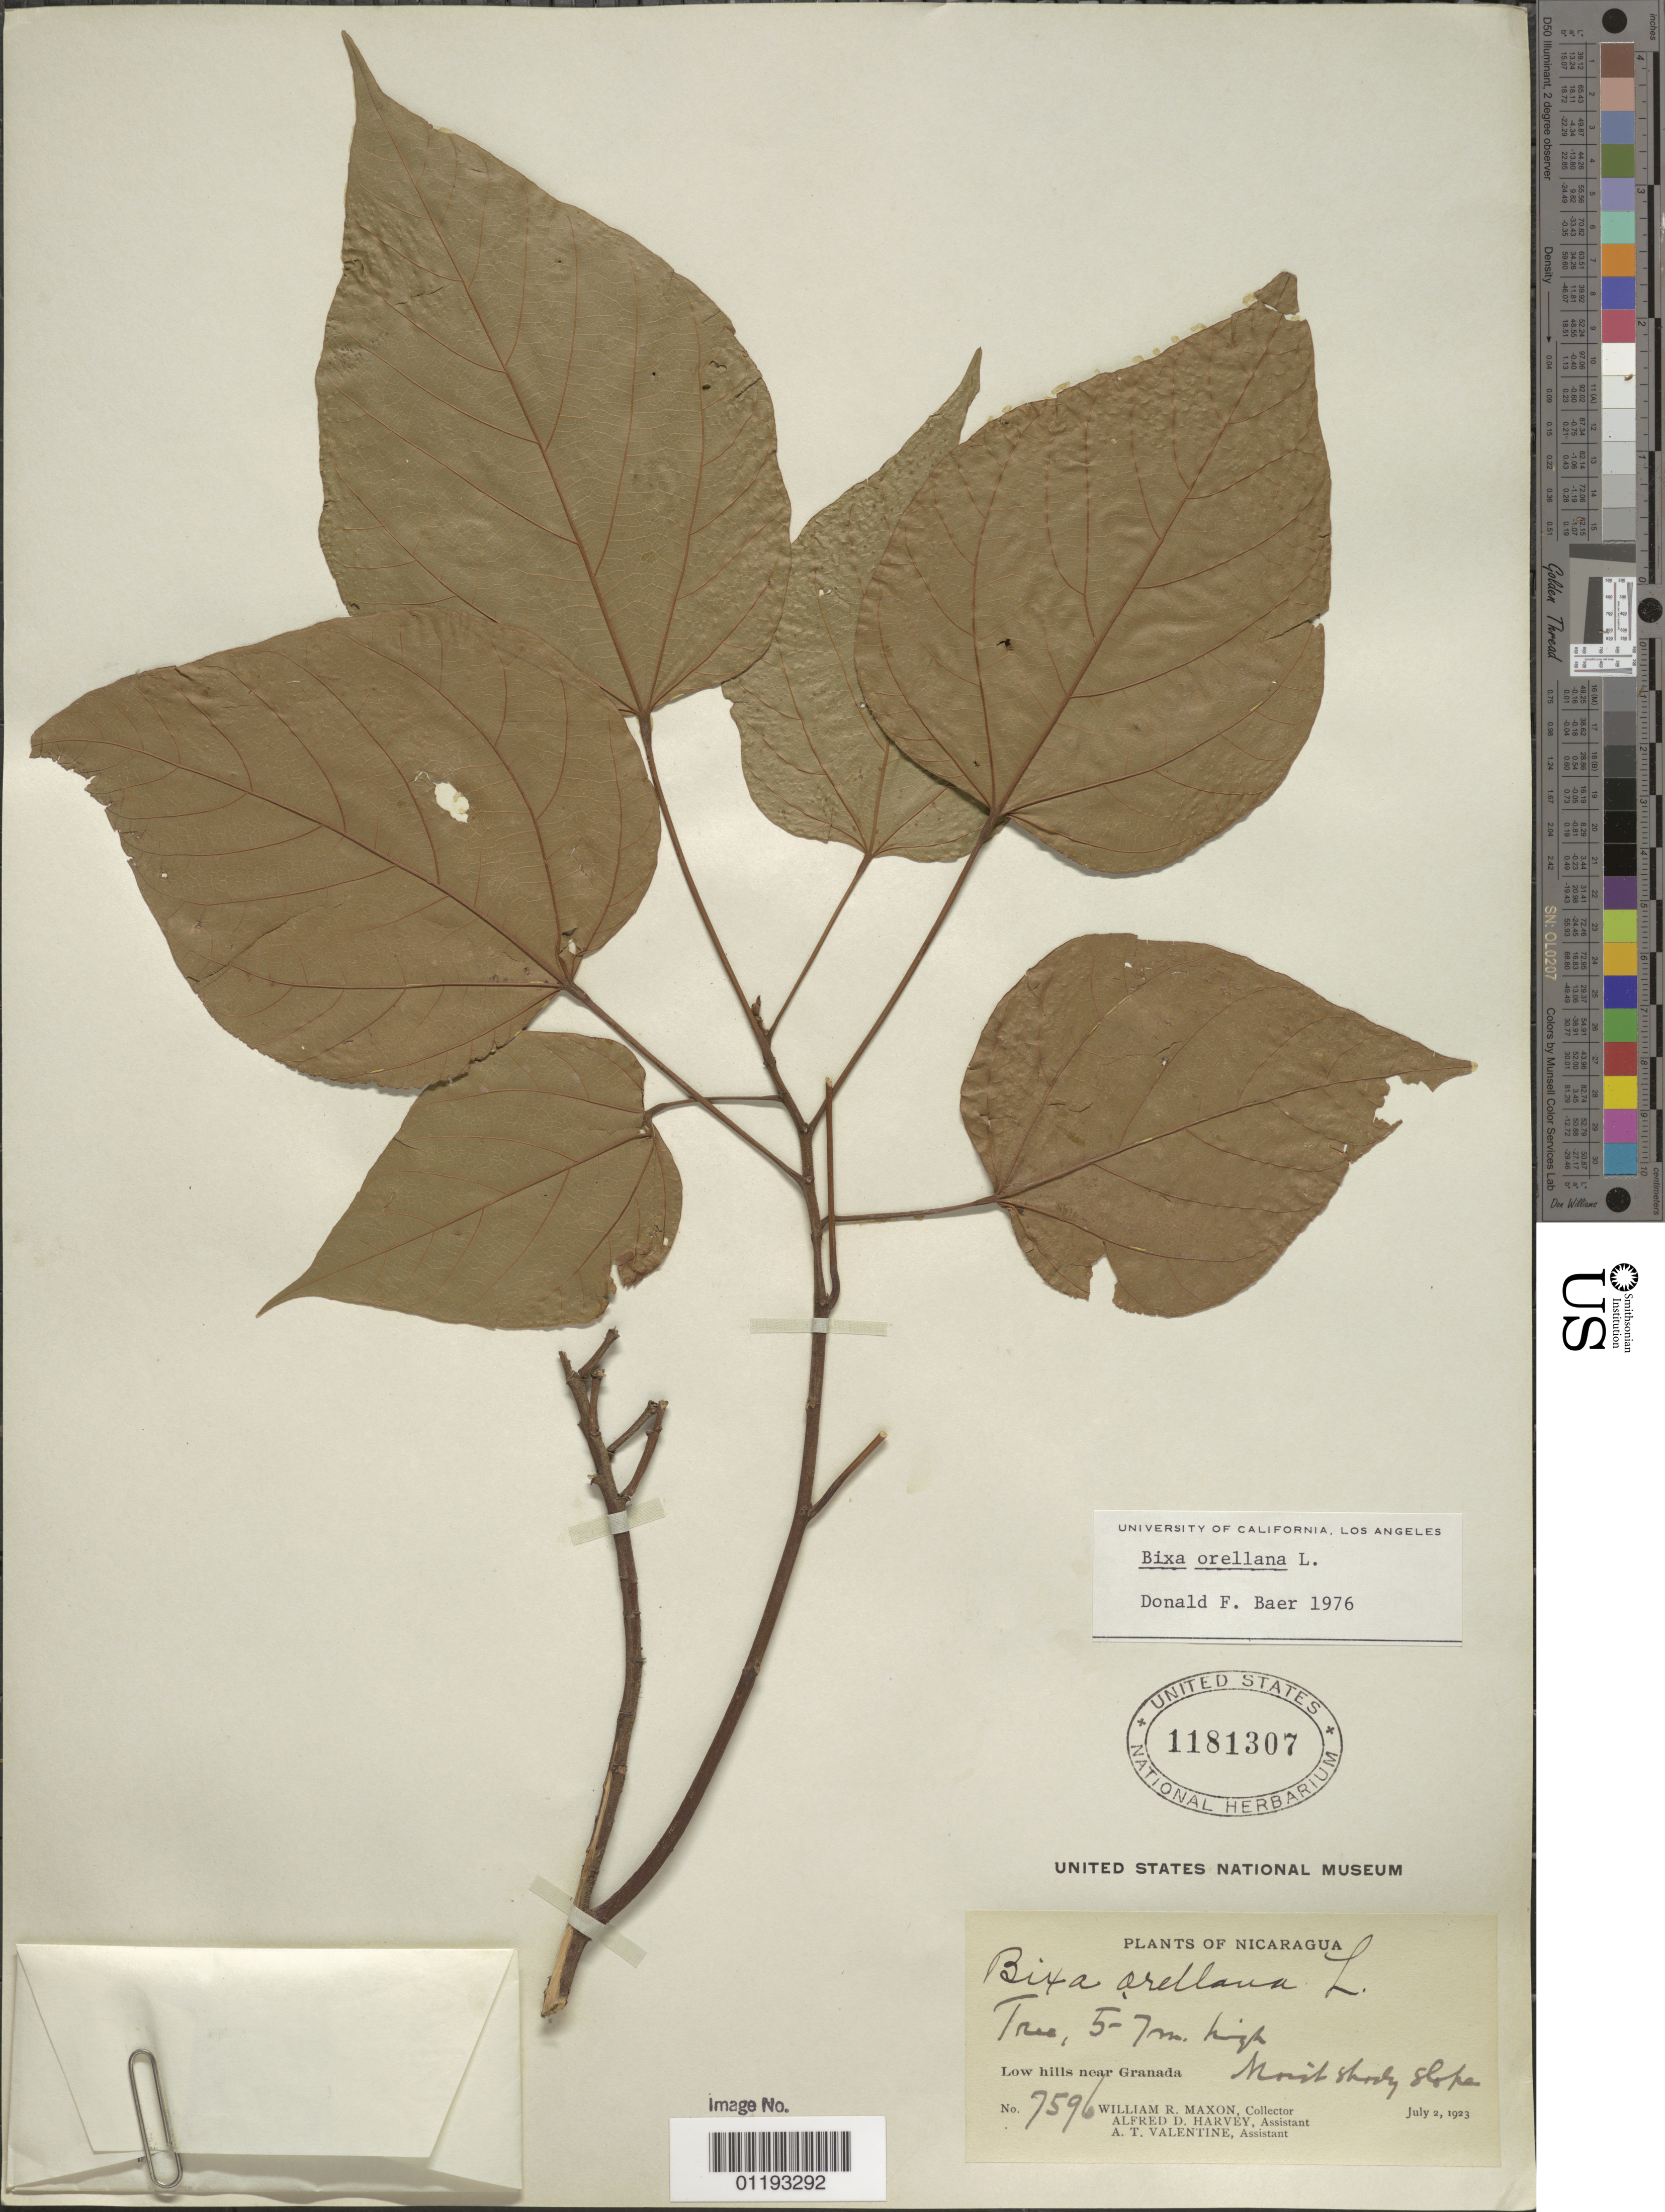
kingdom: Plantae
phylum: Tracheophyta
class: Magnoliopsida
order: Malvales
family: Bixaceae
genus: Bixa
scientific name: Bixa orellana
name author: L.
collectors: W. R. Maxon, A. D. Harvey & A. Valentine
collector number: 7596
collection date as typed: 02 Jul 1923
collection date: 1923-07-02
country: Nicaragua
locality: Low hills near Granada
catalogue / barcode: US 1181307